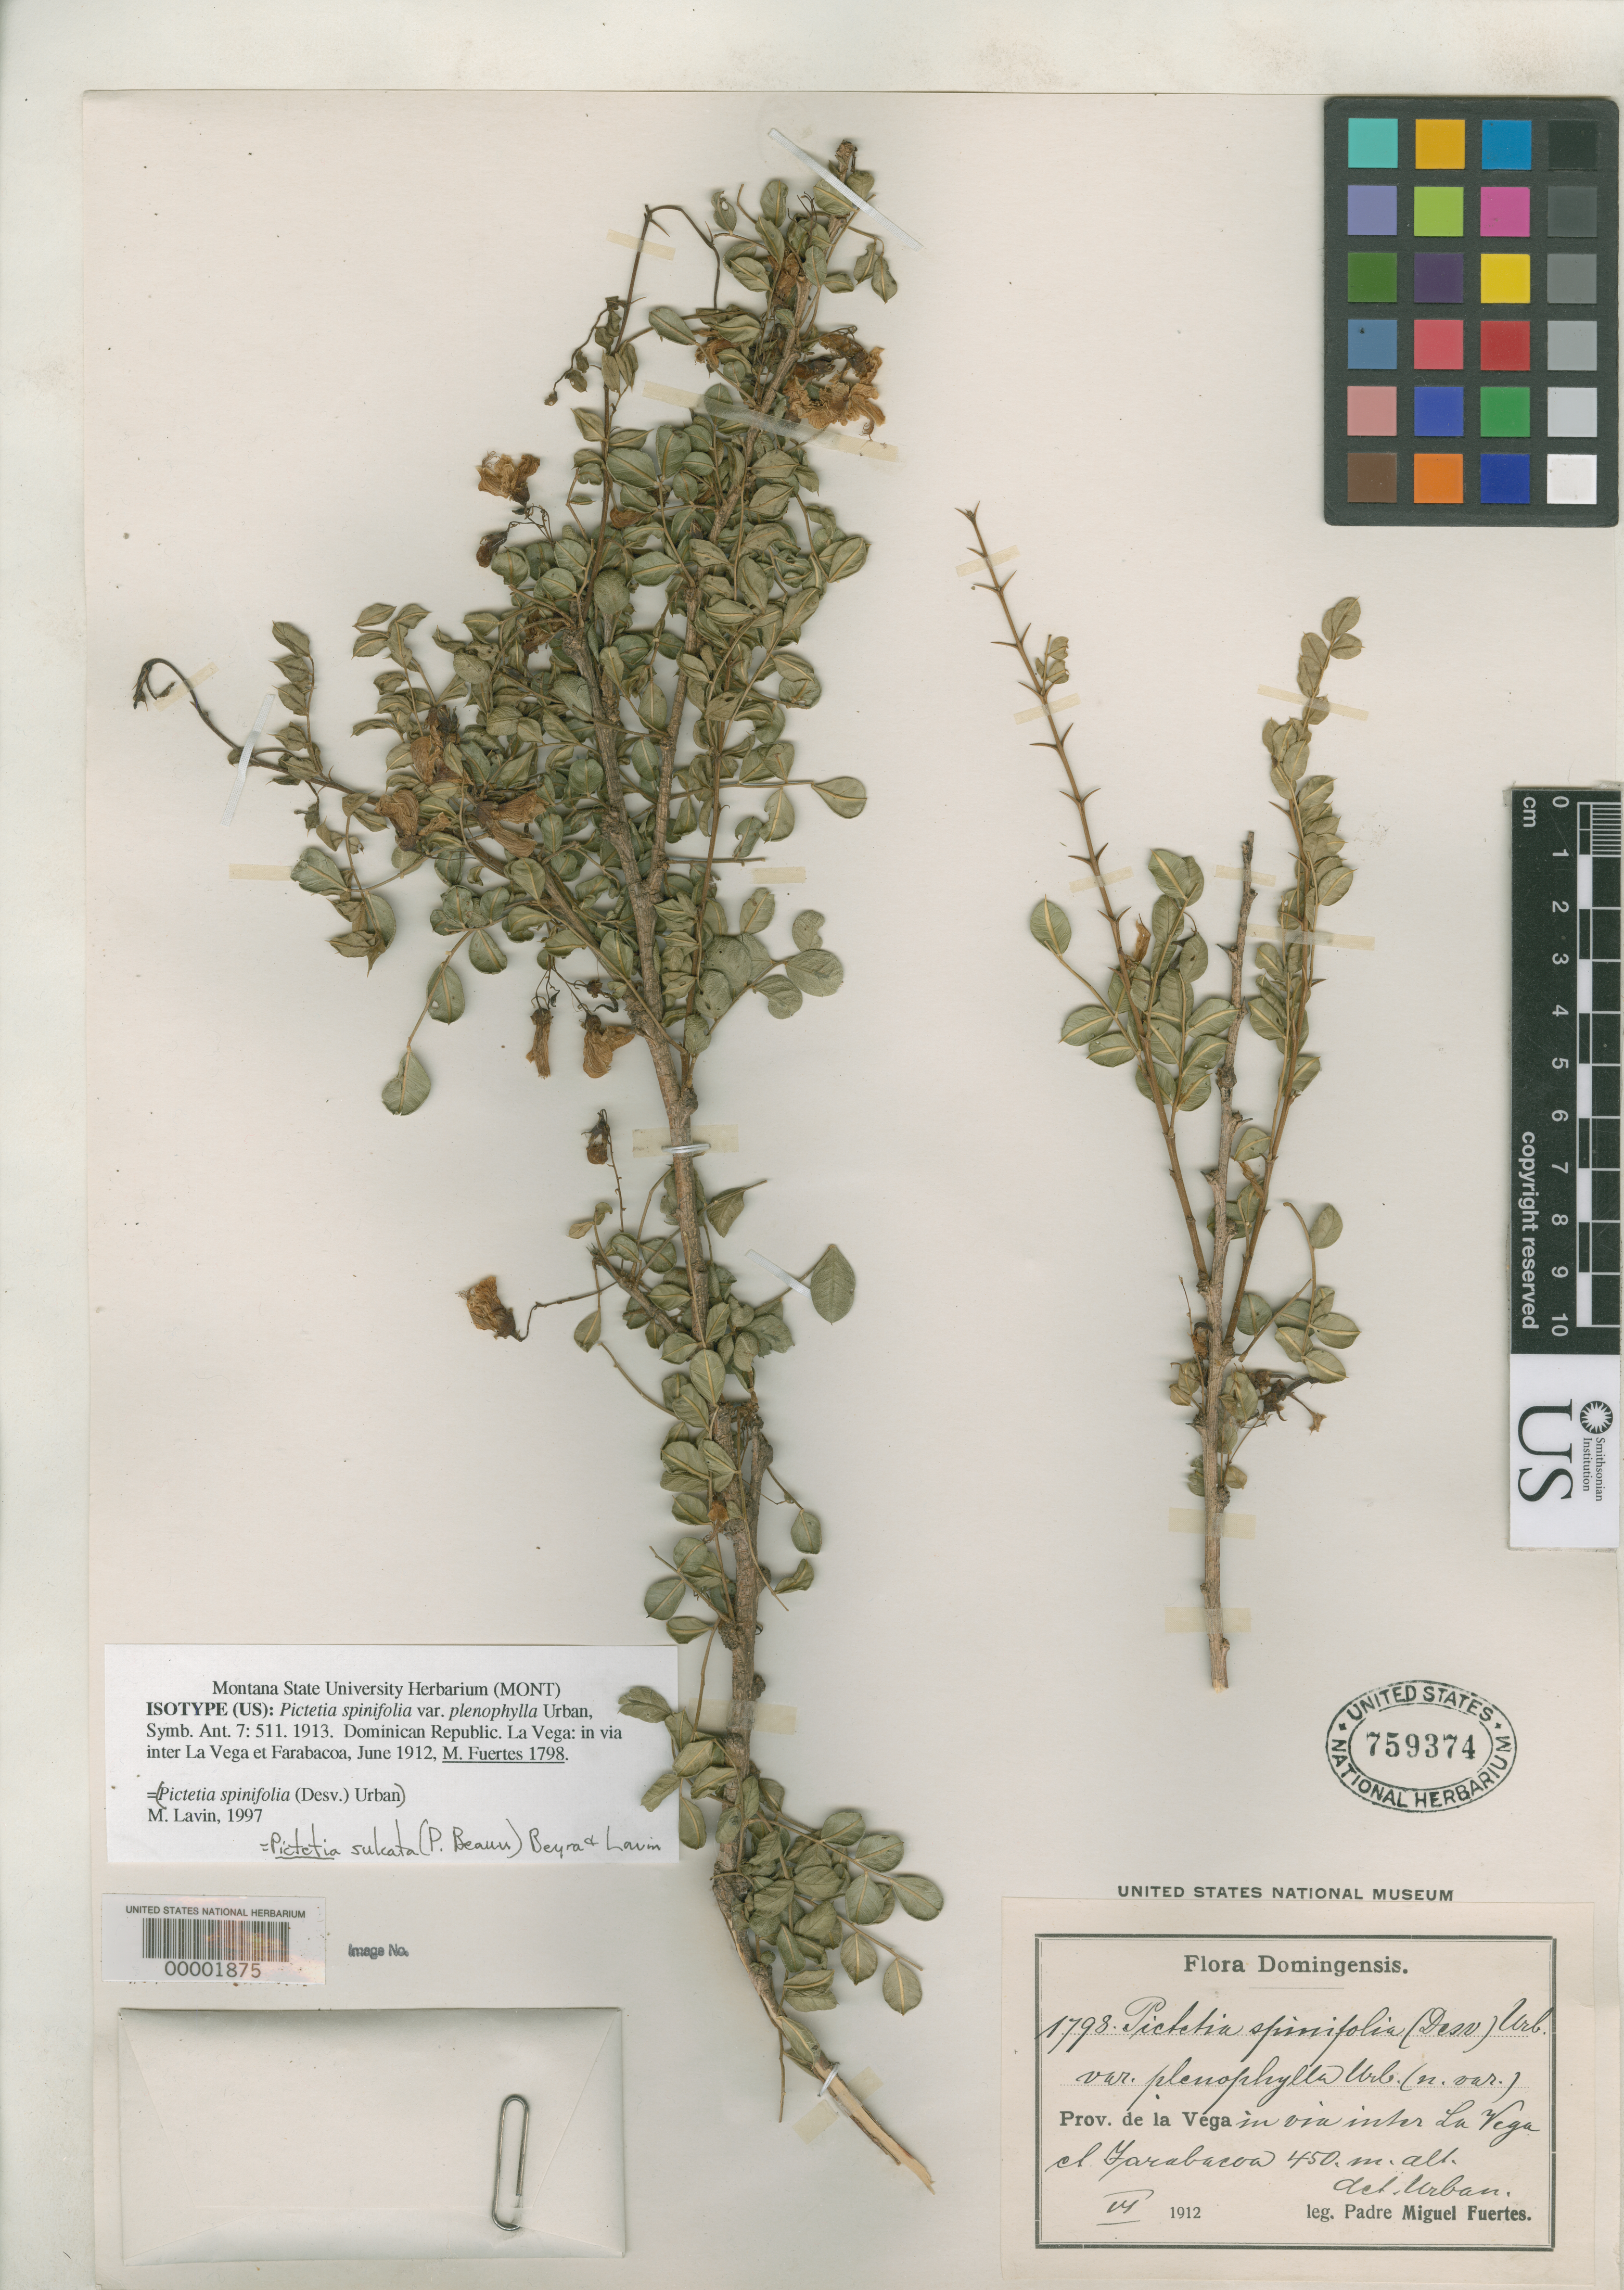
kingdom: Plantae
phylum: Tracheophyta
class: Magnoliopsida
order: Fabales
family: Fabaceae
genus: Pictetia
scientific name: Pictetia spinifolia var. pleonophylla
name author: Urb.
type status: Isotype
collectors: M. D. Fuertes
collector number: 1798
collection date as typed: Jun 1912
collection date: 1912-06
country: Dominican Republic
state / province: La Vega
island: Hispaniola Island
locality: Between La Vaga and Jarabacoa.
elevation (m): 450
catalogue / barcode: US 759374